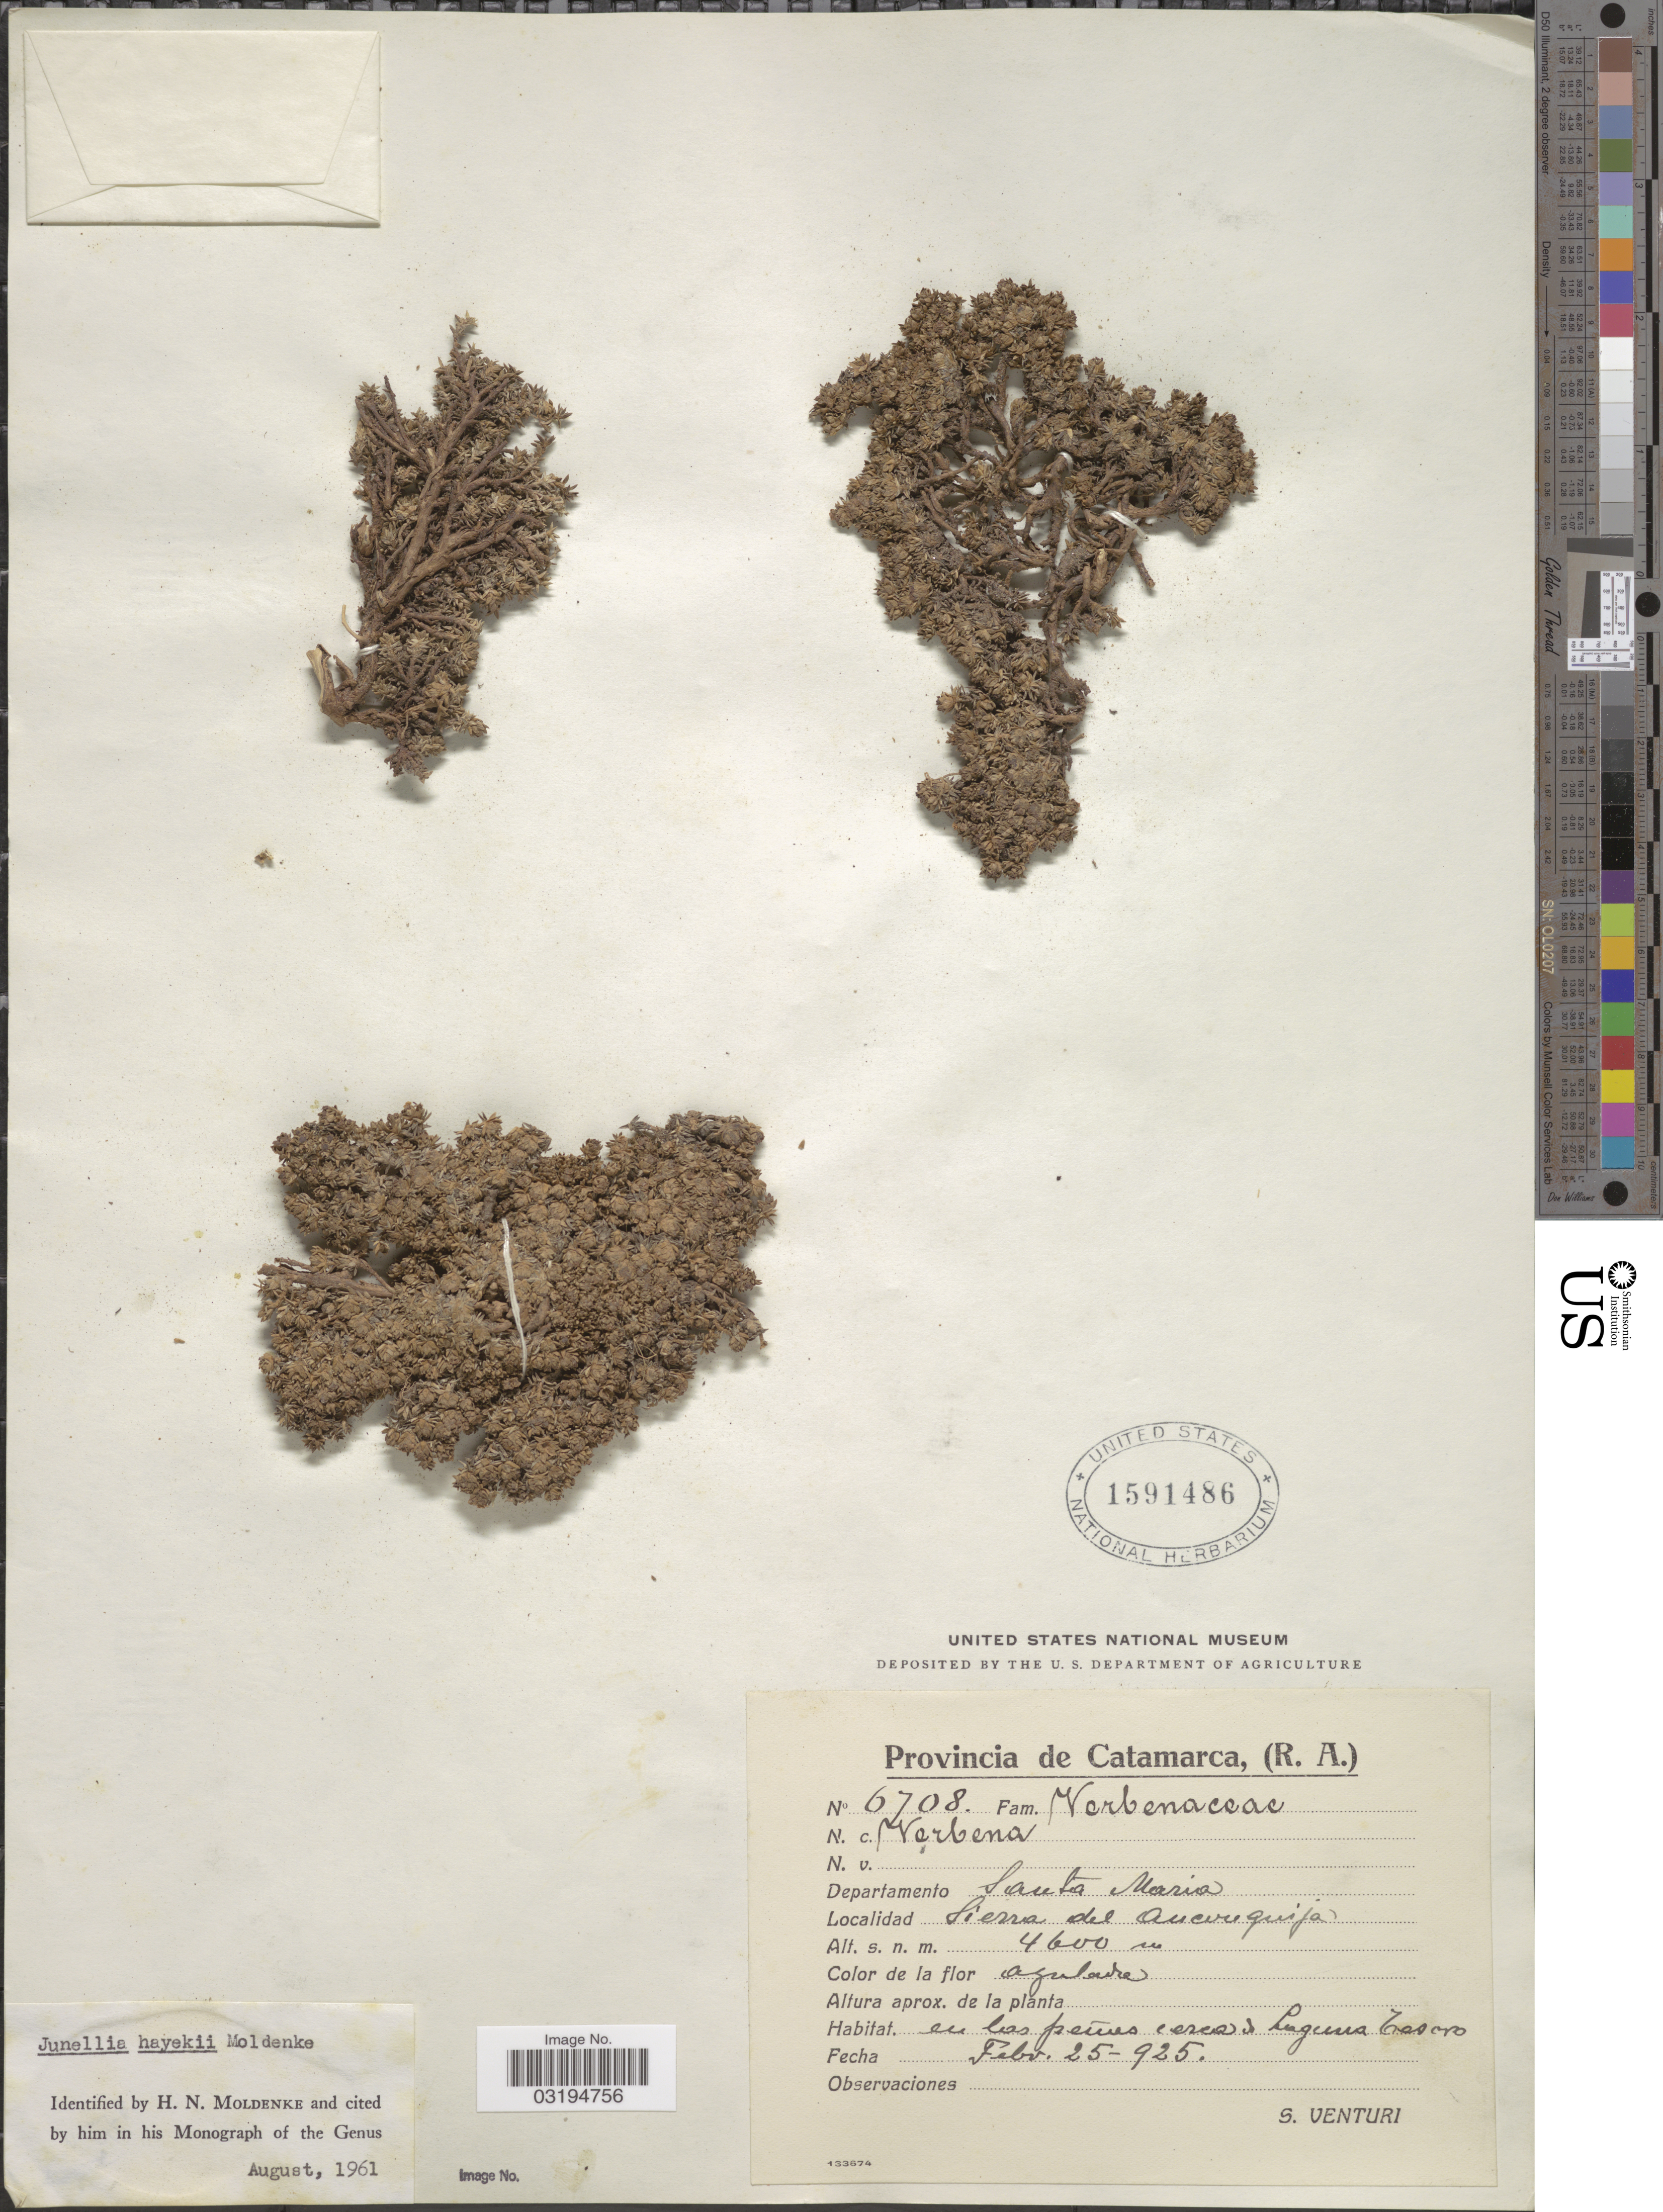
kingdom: Plantae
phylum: Tracheophyta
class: Magnoliopsida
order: Lamiales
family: Verbenaceae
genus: Junellia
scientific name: Junellia hayekii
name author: Moldenke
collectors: S. Venturi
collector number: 6708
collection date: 1925-02-25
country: Argentina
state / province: Catamarca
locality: Departamento Santa Maria. Sierra del Anconquija. En las peñas cercais de Laguna Tesoro.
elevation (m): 4600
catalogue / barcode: US 1591486